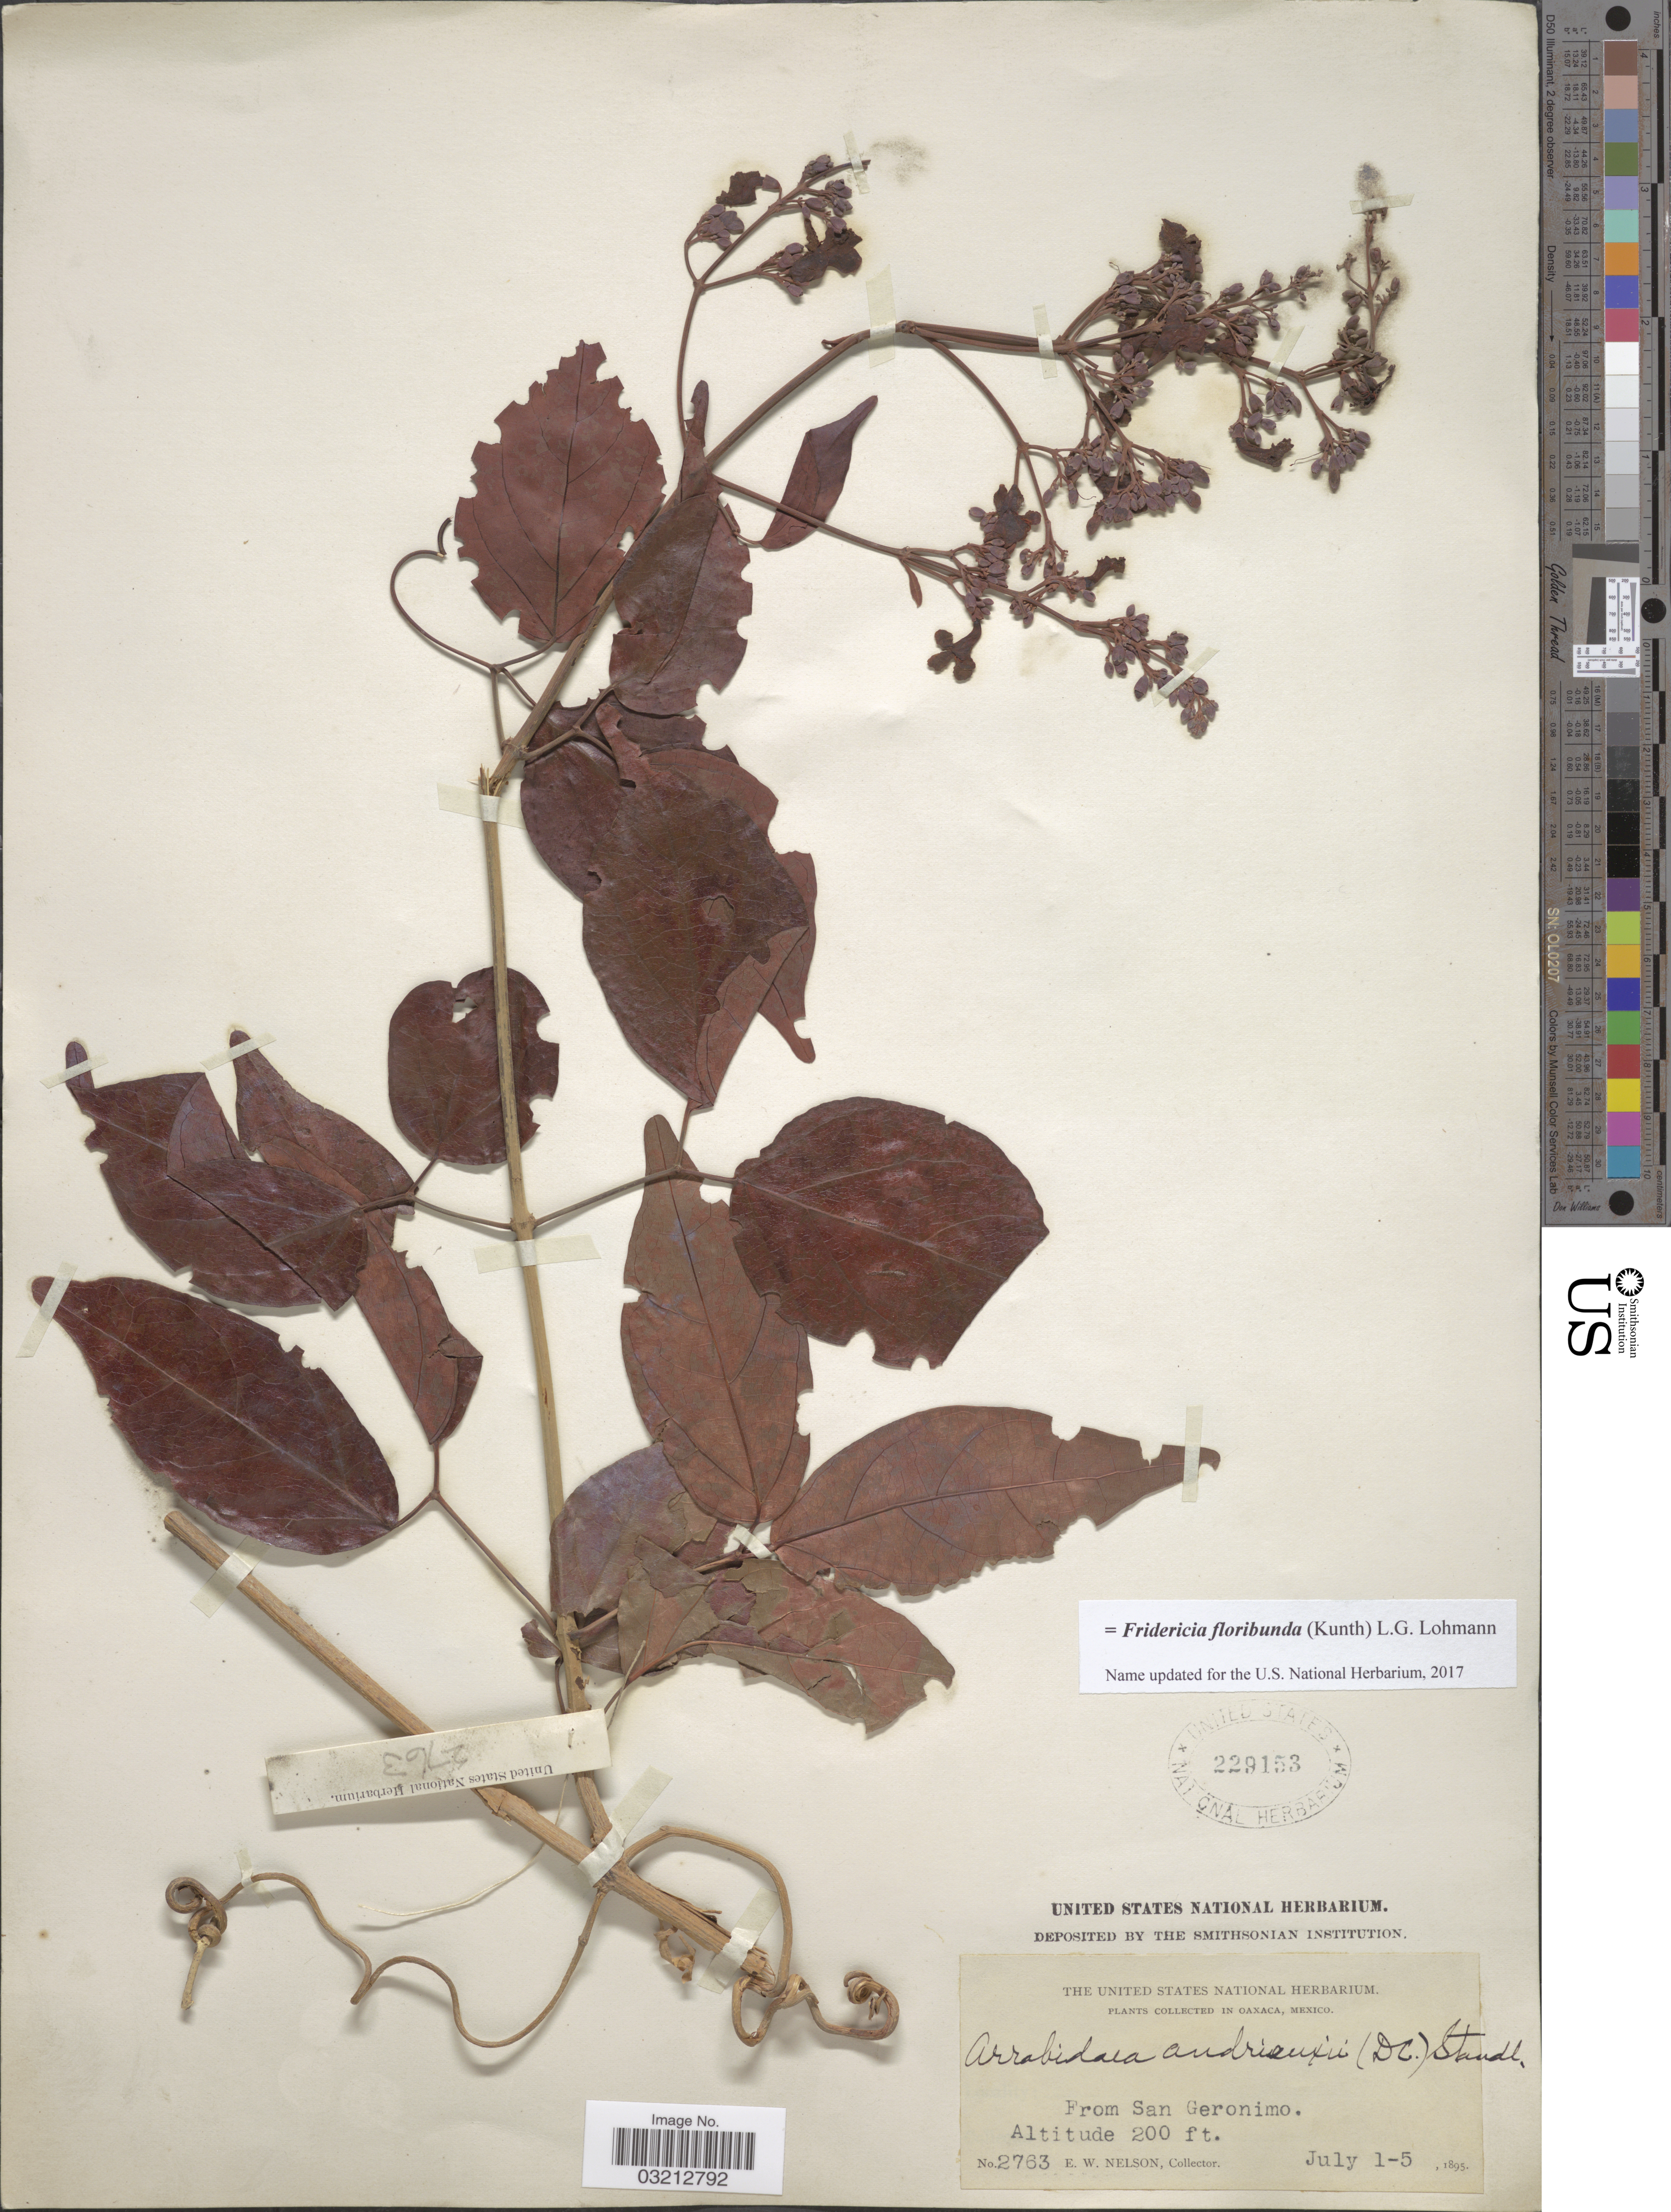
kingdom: Plantae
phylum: Tracheophyta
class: Magnoliopsida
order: Lamiales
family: Bignoniaceae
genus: Fridericia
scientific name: Fridericia floribunda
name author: (Kunth) L.G. Lohmann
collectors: E. W. Nelson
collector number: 2763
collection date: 1895-07-01/1895-07-05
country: Mexico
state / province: Oaxaca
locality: From San Geronimo.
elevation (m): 61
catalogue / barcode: US 229153